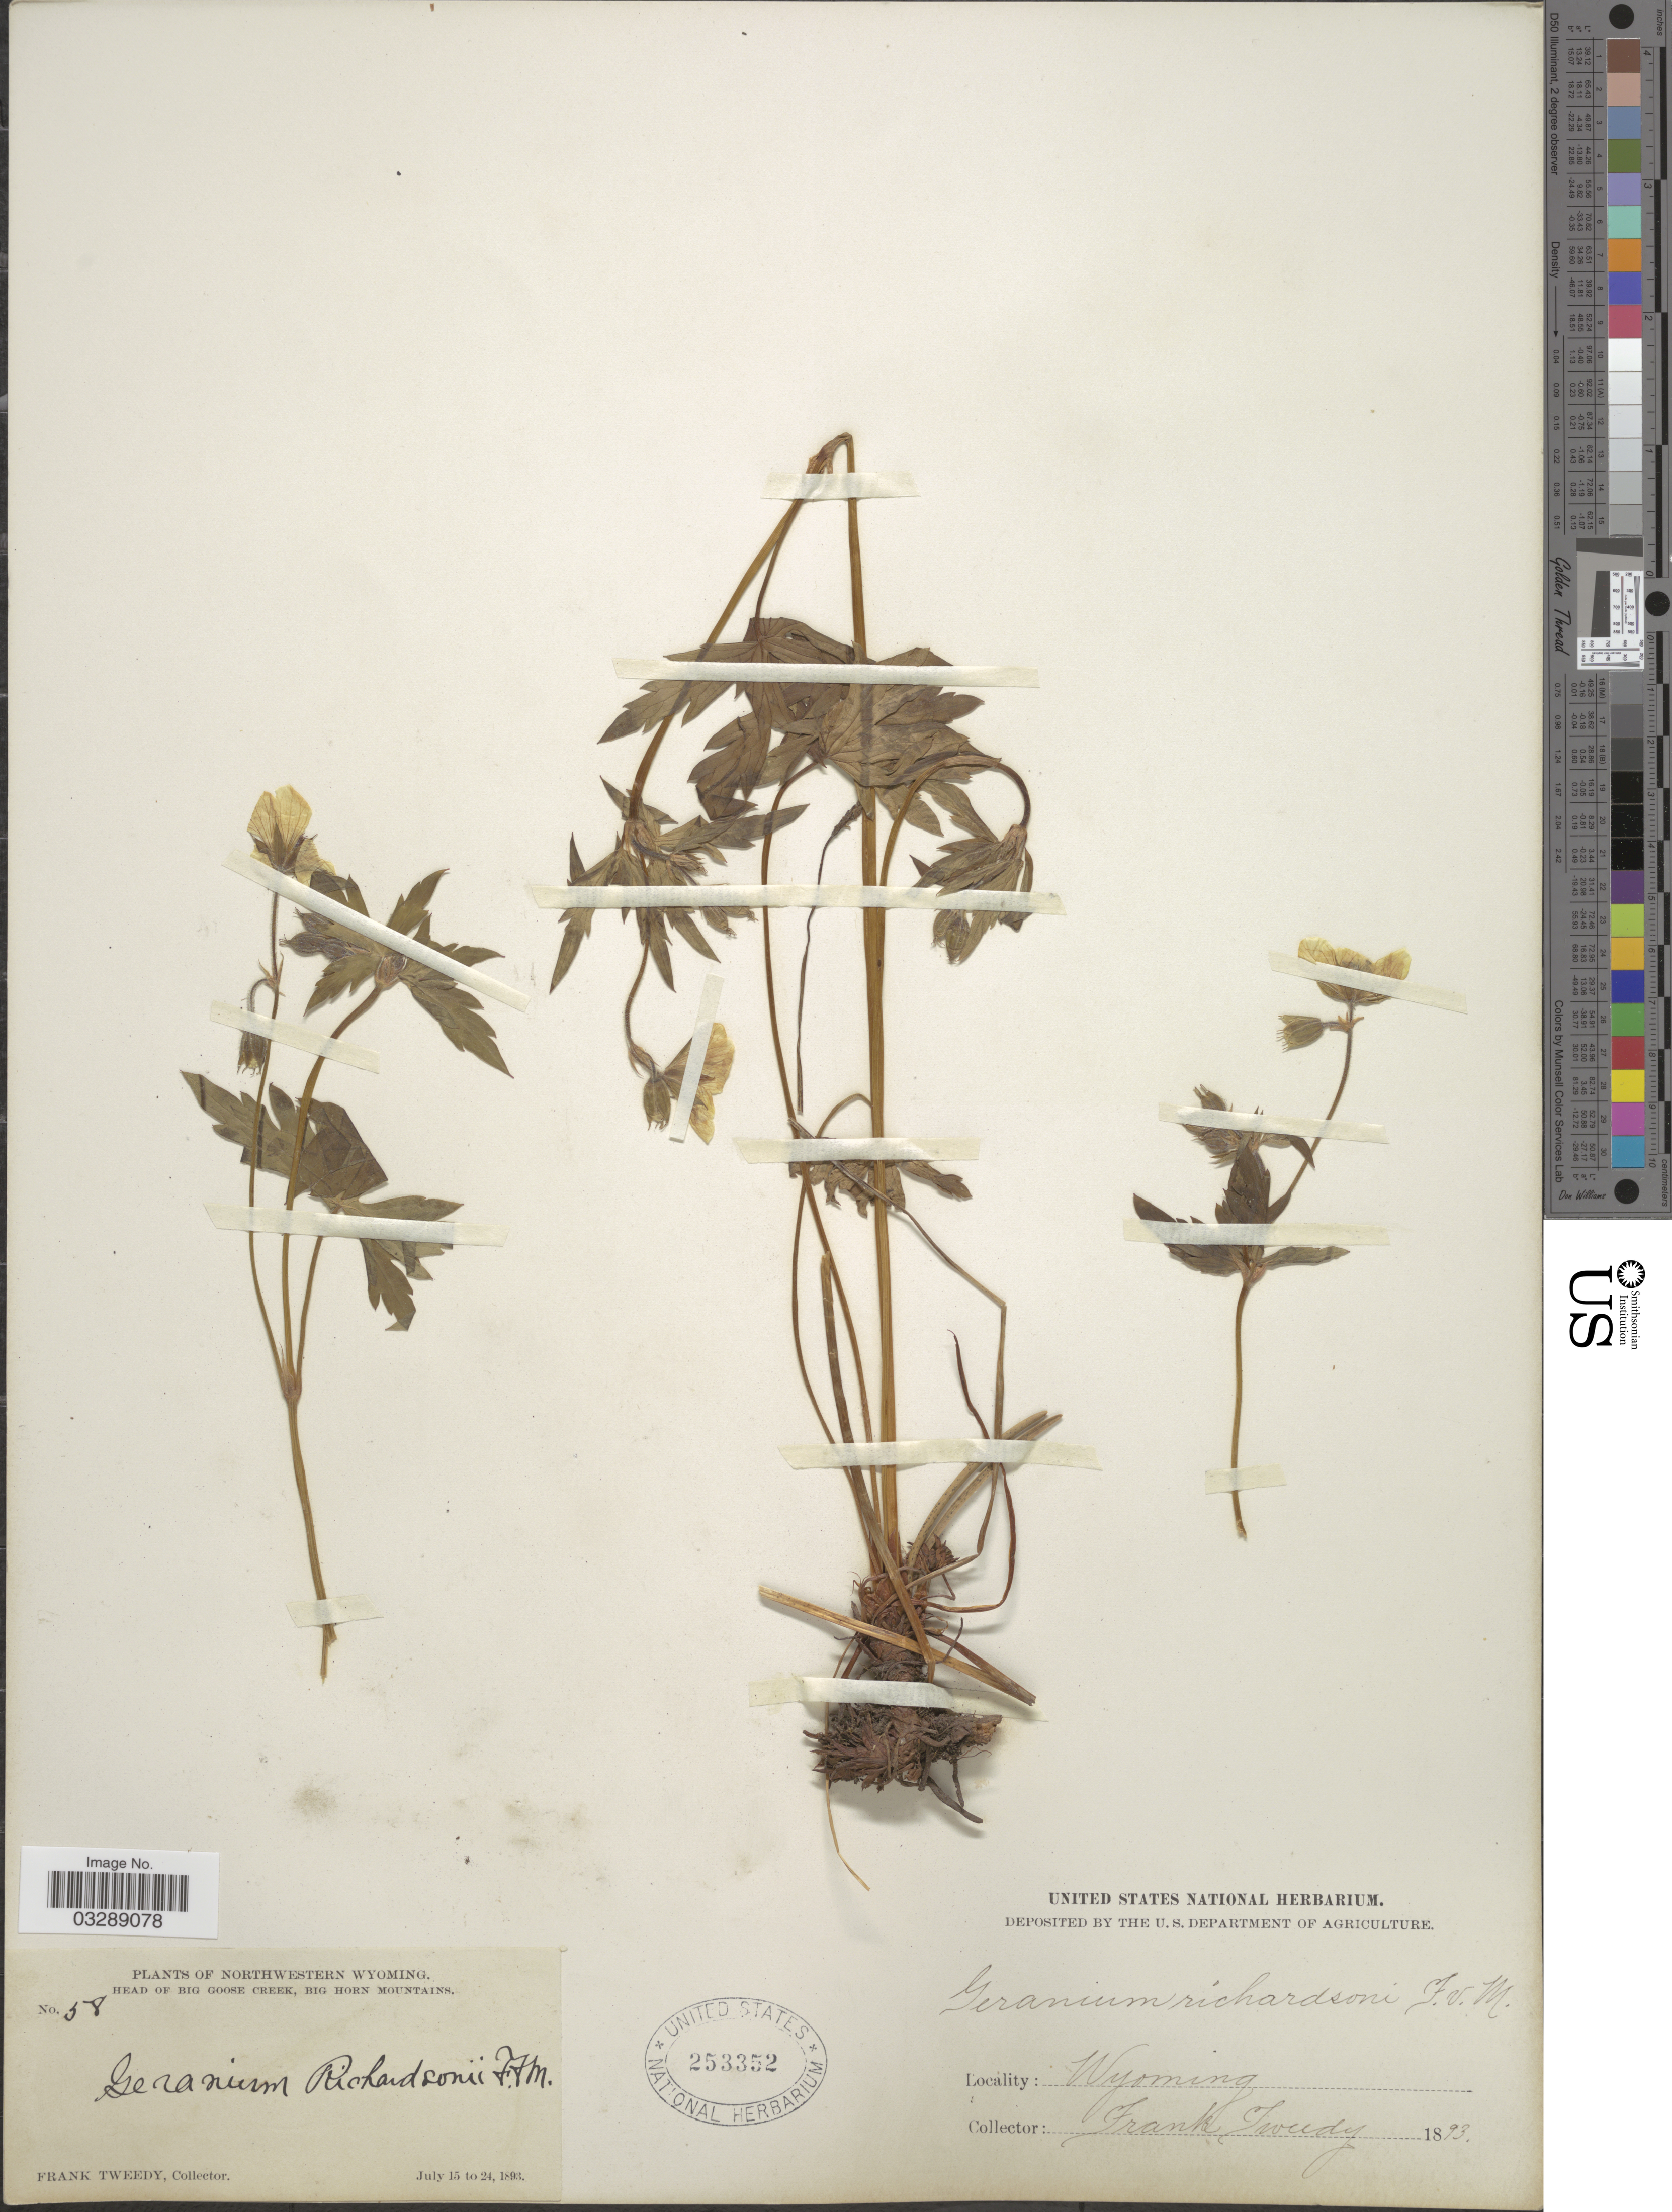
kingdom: Plantae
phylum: Tracheophyta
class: Magnoliopsida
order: Geraniales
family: Geraniaceae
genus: Geranium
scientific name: Geranium richardsonii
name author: Fisch. & Trautv.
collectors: F. Tweedy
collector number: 58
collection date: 1893-07-15/1893-07-24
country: United States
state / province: Wyoming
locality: Northwestern Wyoming. Head of Big Goose Creek, Big Horn Mountains.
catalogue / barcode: US 253352